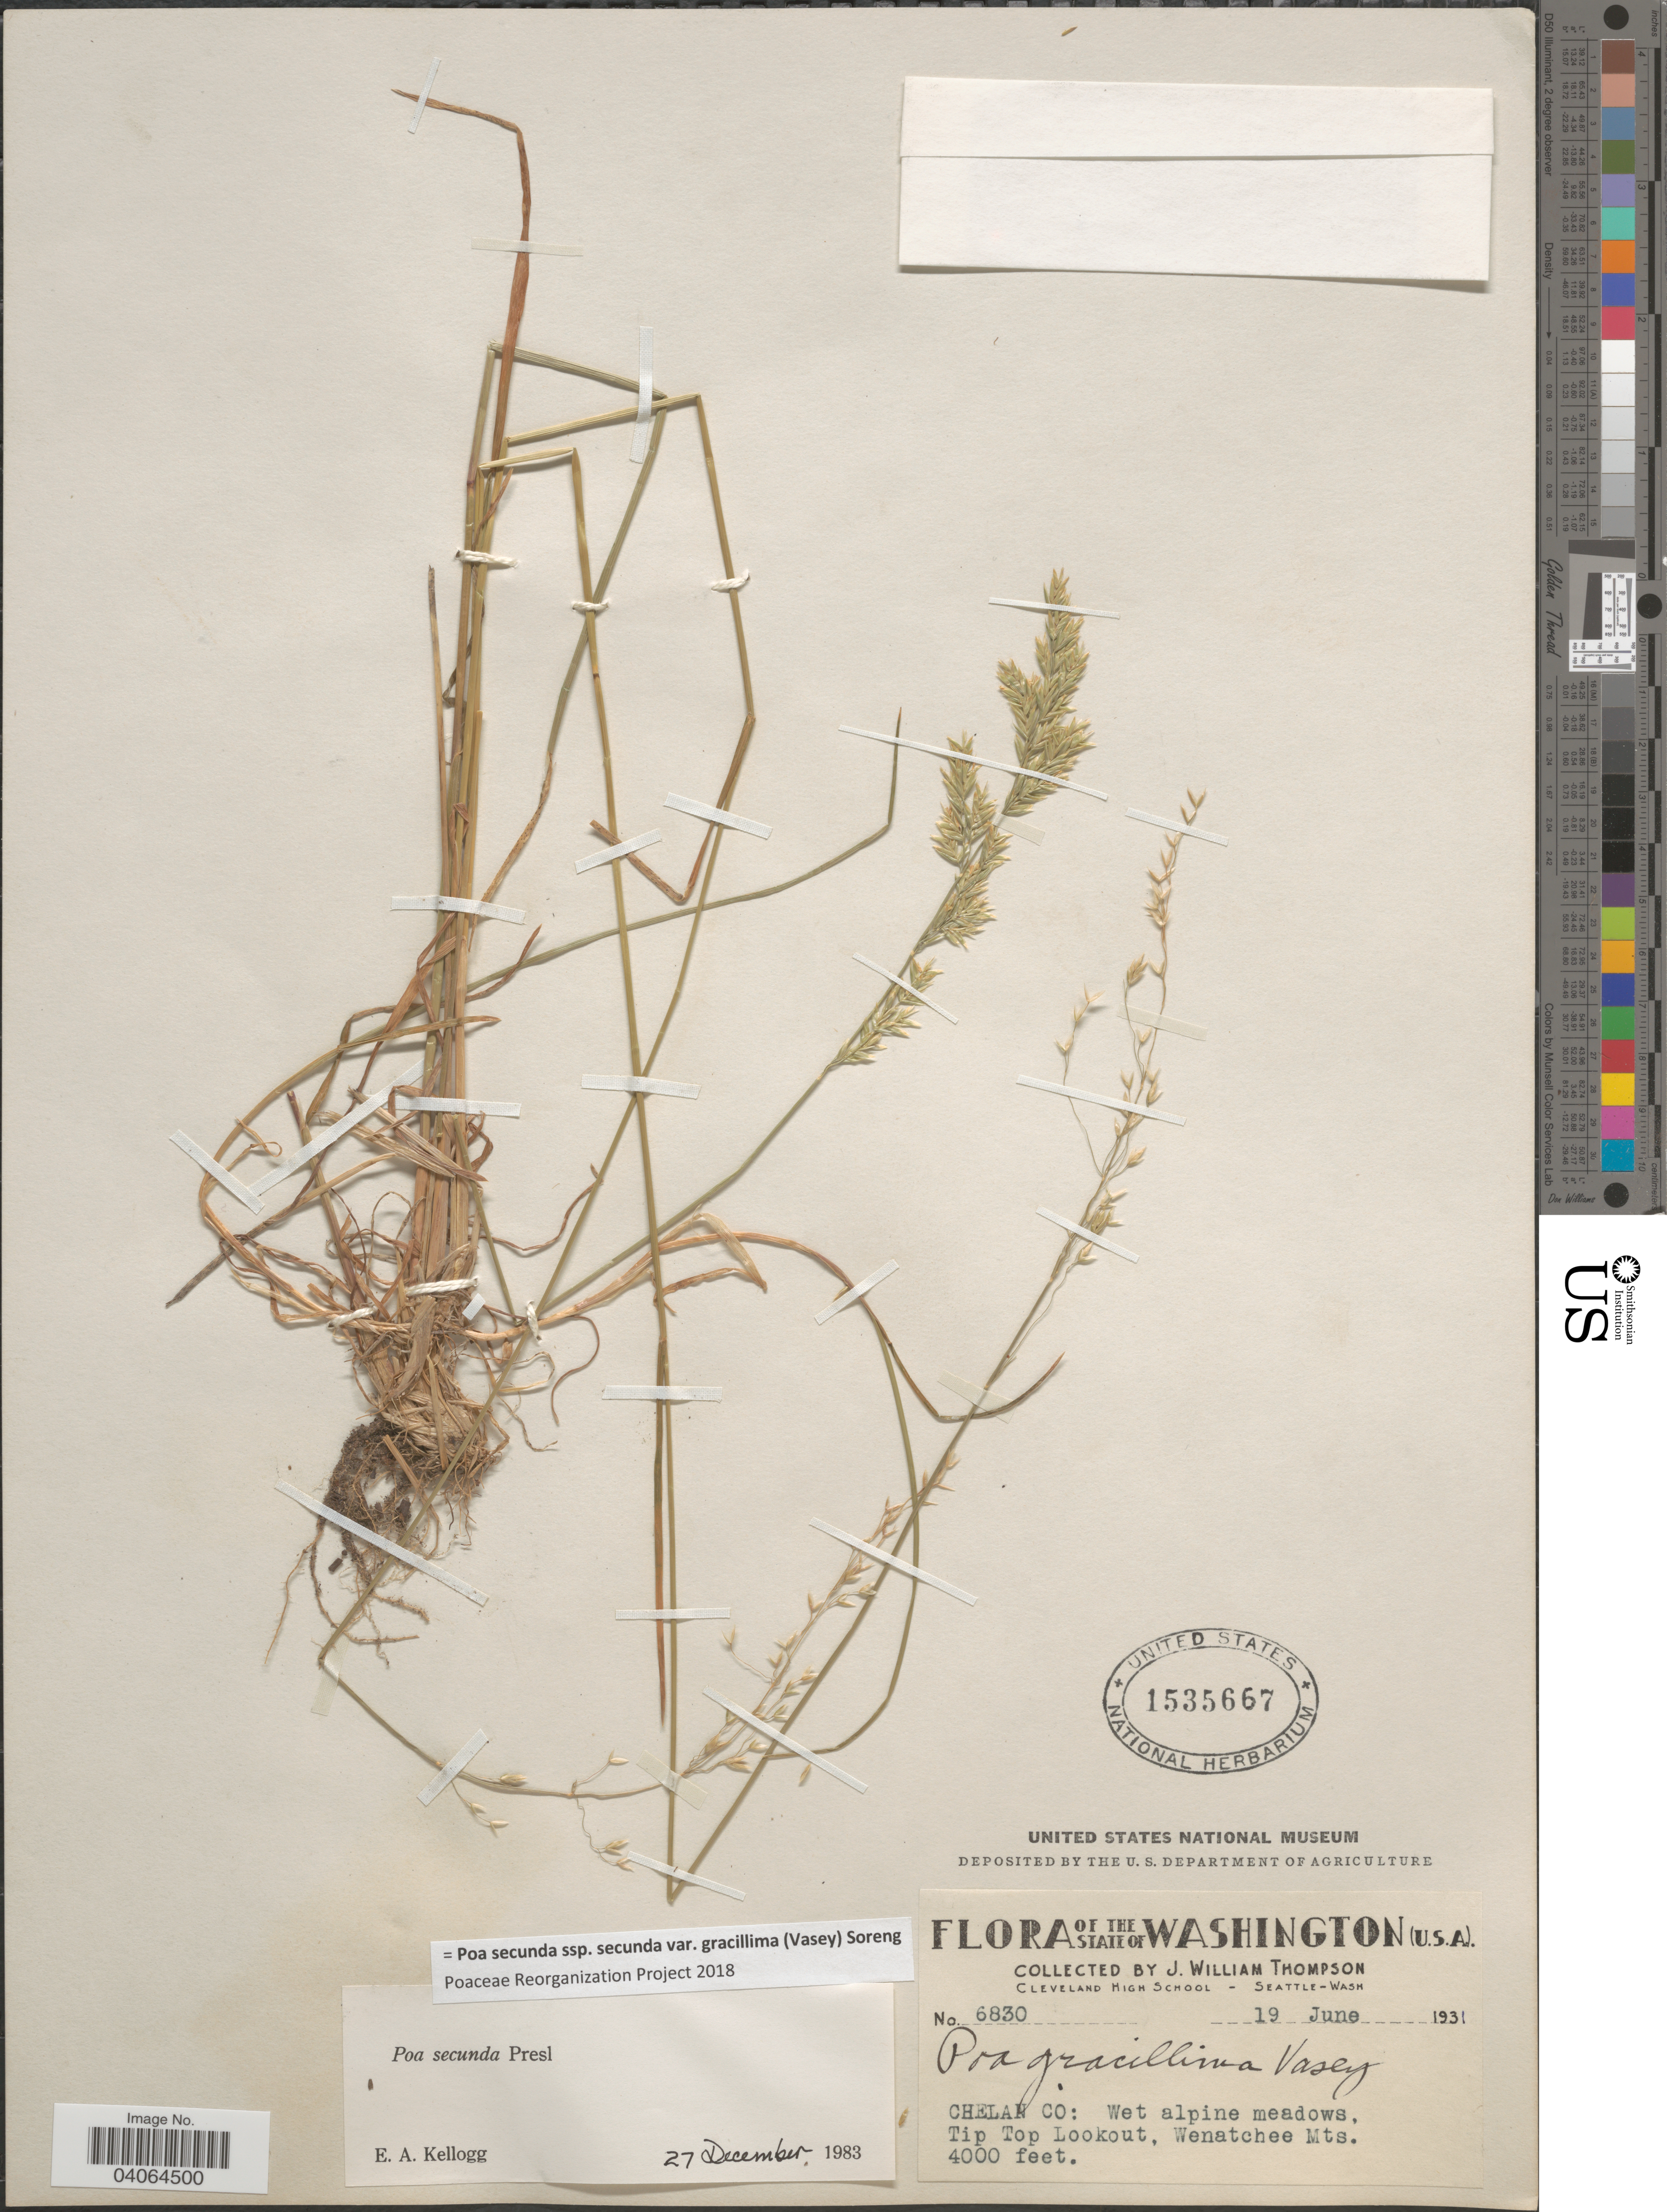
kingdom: Plantae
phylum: Tracheophyta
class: Liliopsida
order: Poales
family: Poaceae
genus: Poa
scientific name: Poa secunda subsp. secunda var. gracillima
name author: (Vasey) Soreng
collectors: J. W. Thompson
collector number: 6830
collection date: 1931-06-19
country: United States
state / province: Washington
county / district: Chelan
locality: Chelan Co: Wet alpine meadows, Tip Top Lookout, Wenatchee Mts.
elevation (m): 1219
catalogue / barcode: US 1535667